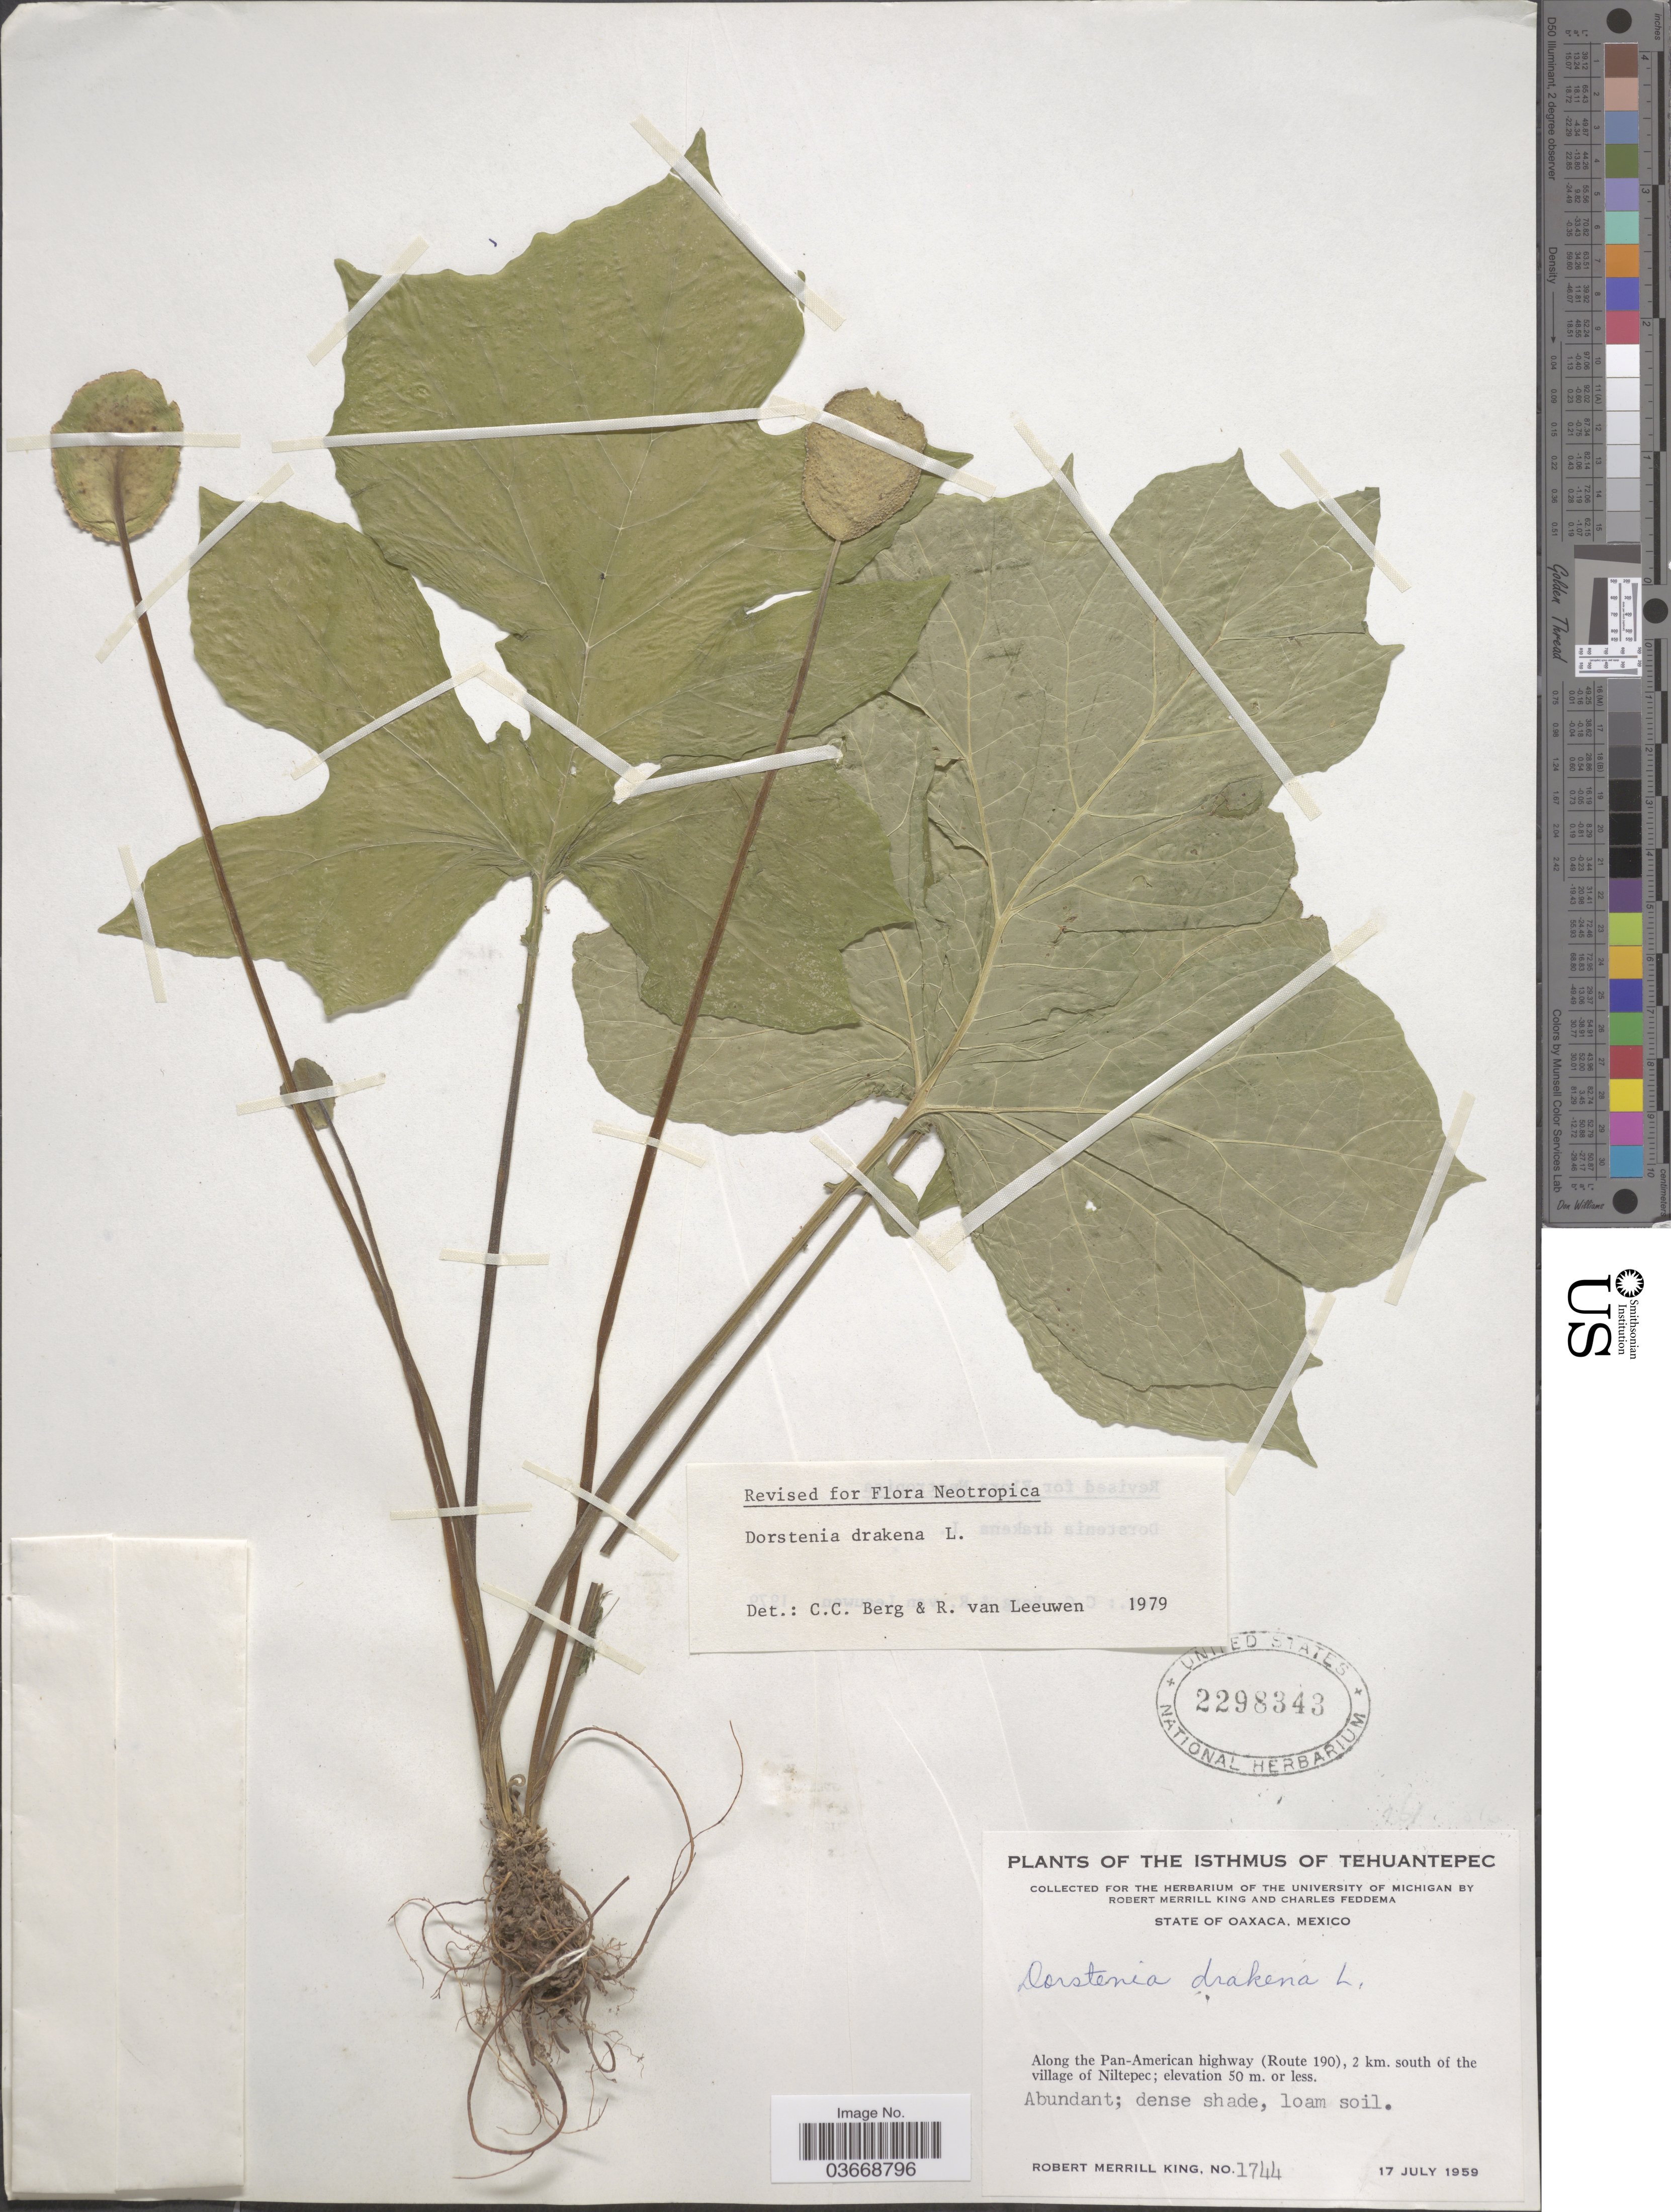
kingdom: Plantae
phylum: Tracheophyta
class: Magnoliopsida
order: Rosales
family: Moraceae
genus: Dorstenia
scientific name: Dorstenia drakena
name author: L.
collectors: R. M. King & C. Feddema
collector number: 1744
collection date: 1959-07-17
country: Mexico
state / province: Oaxaca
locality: Isthmus of Tehuantepec. Along the Pan-American highway (Route 190), 2 km. South of the village of Niltepec.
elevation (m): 50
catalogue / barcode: US 2298343